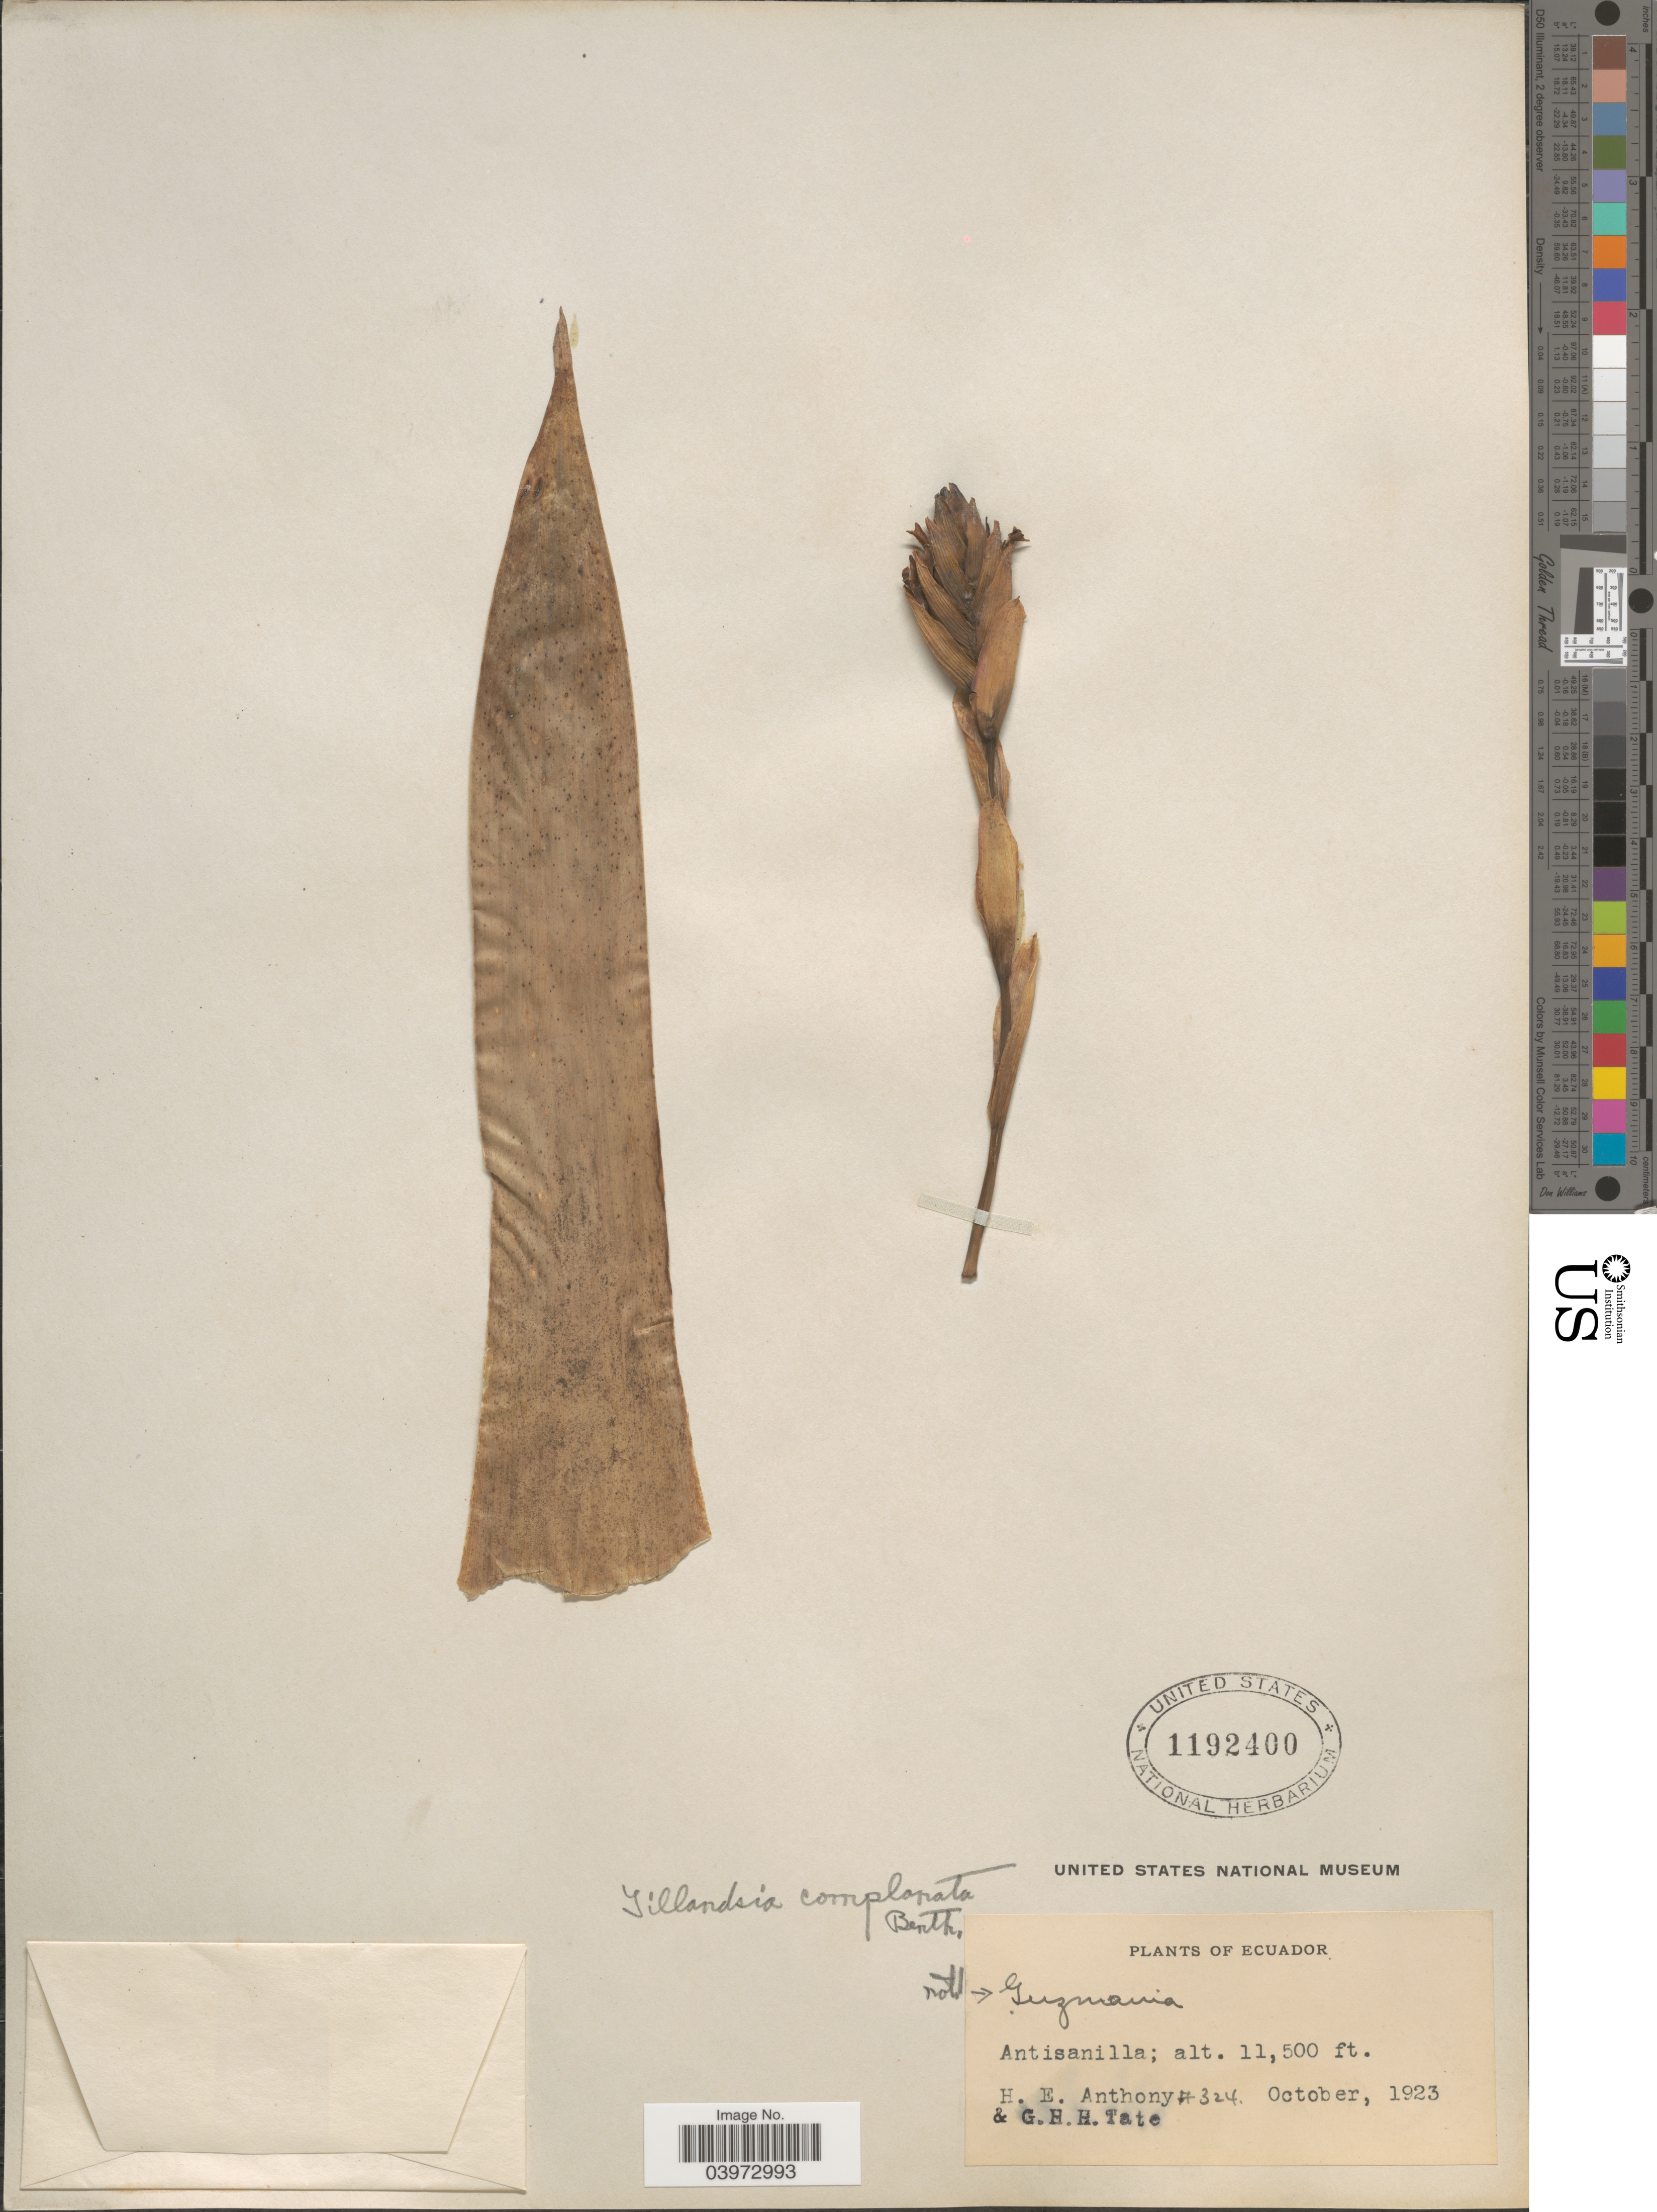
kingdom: Plantae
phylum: Tracheophyta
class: Liliopsida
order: Poales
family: Bromeliaceae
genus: Tillandsia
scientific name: Tillandsia complanata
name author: Benth.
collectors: H. E. Anthony & G. H. H.Tate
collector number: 324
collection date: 1923-10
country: Ecuador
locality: Antisanilla.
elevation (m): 3505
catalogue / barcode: US 1192400